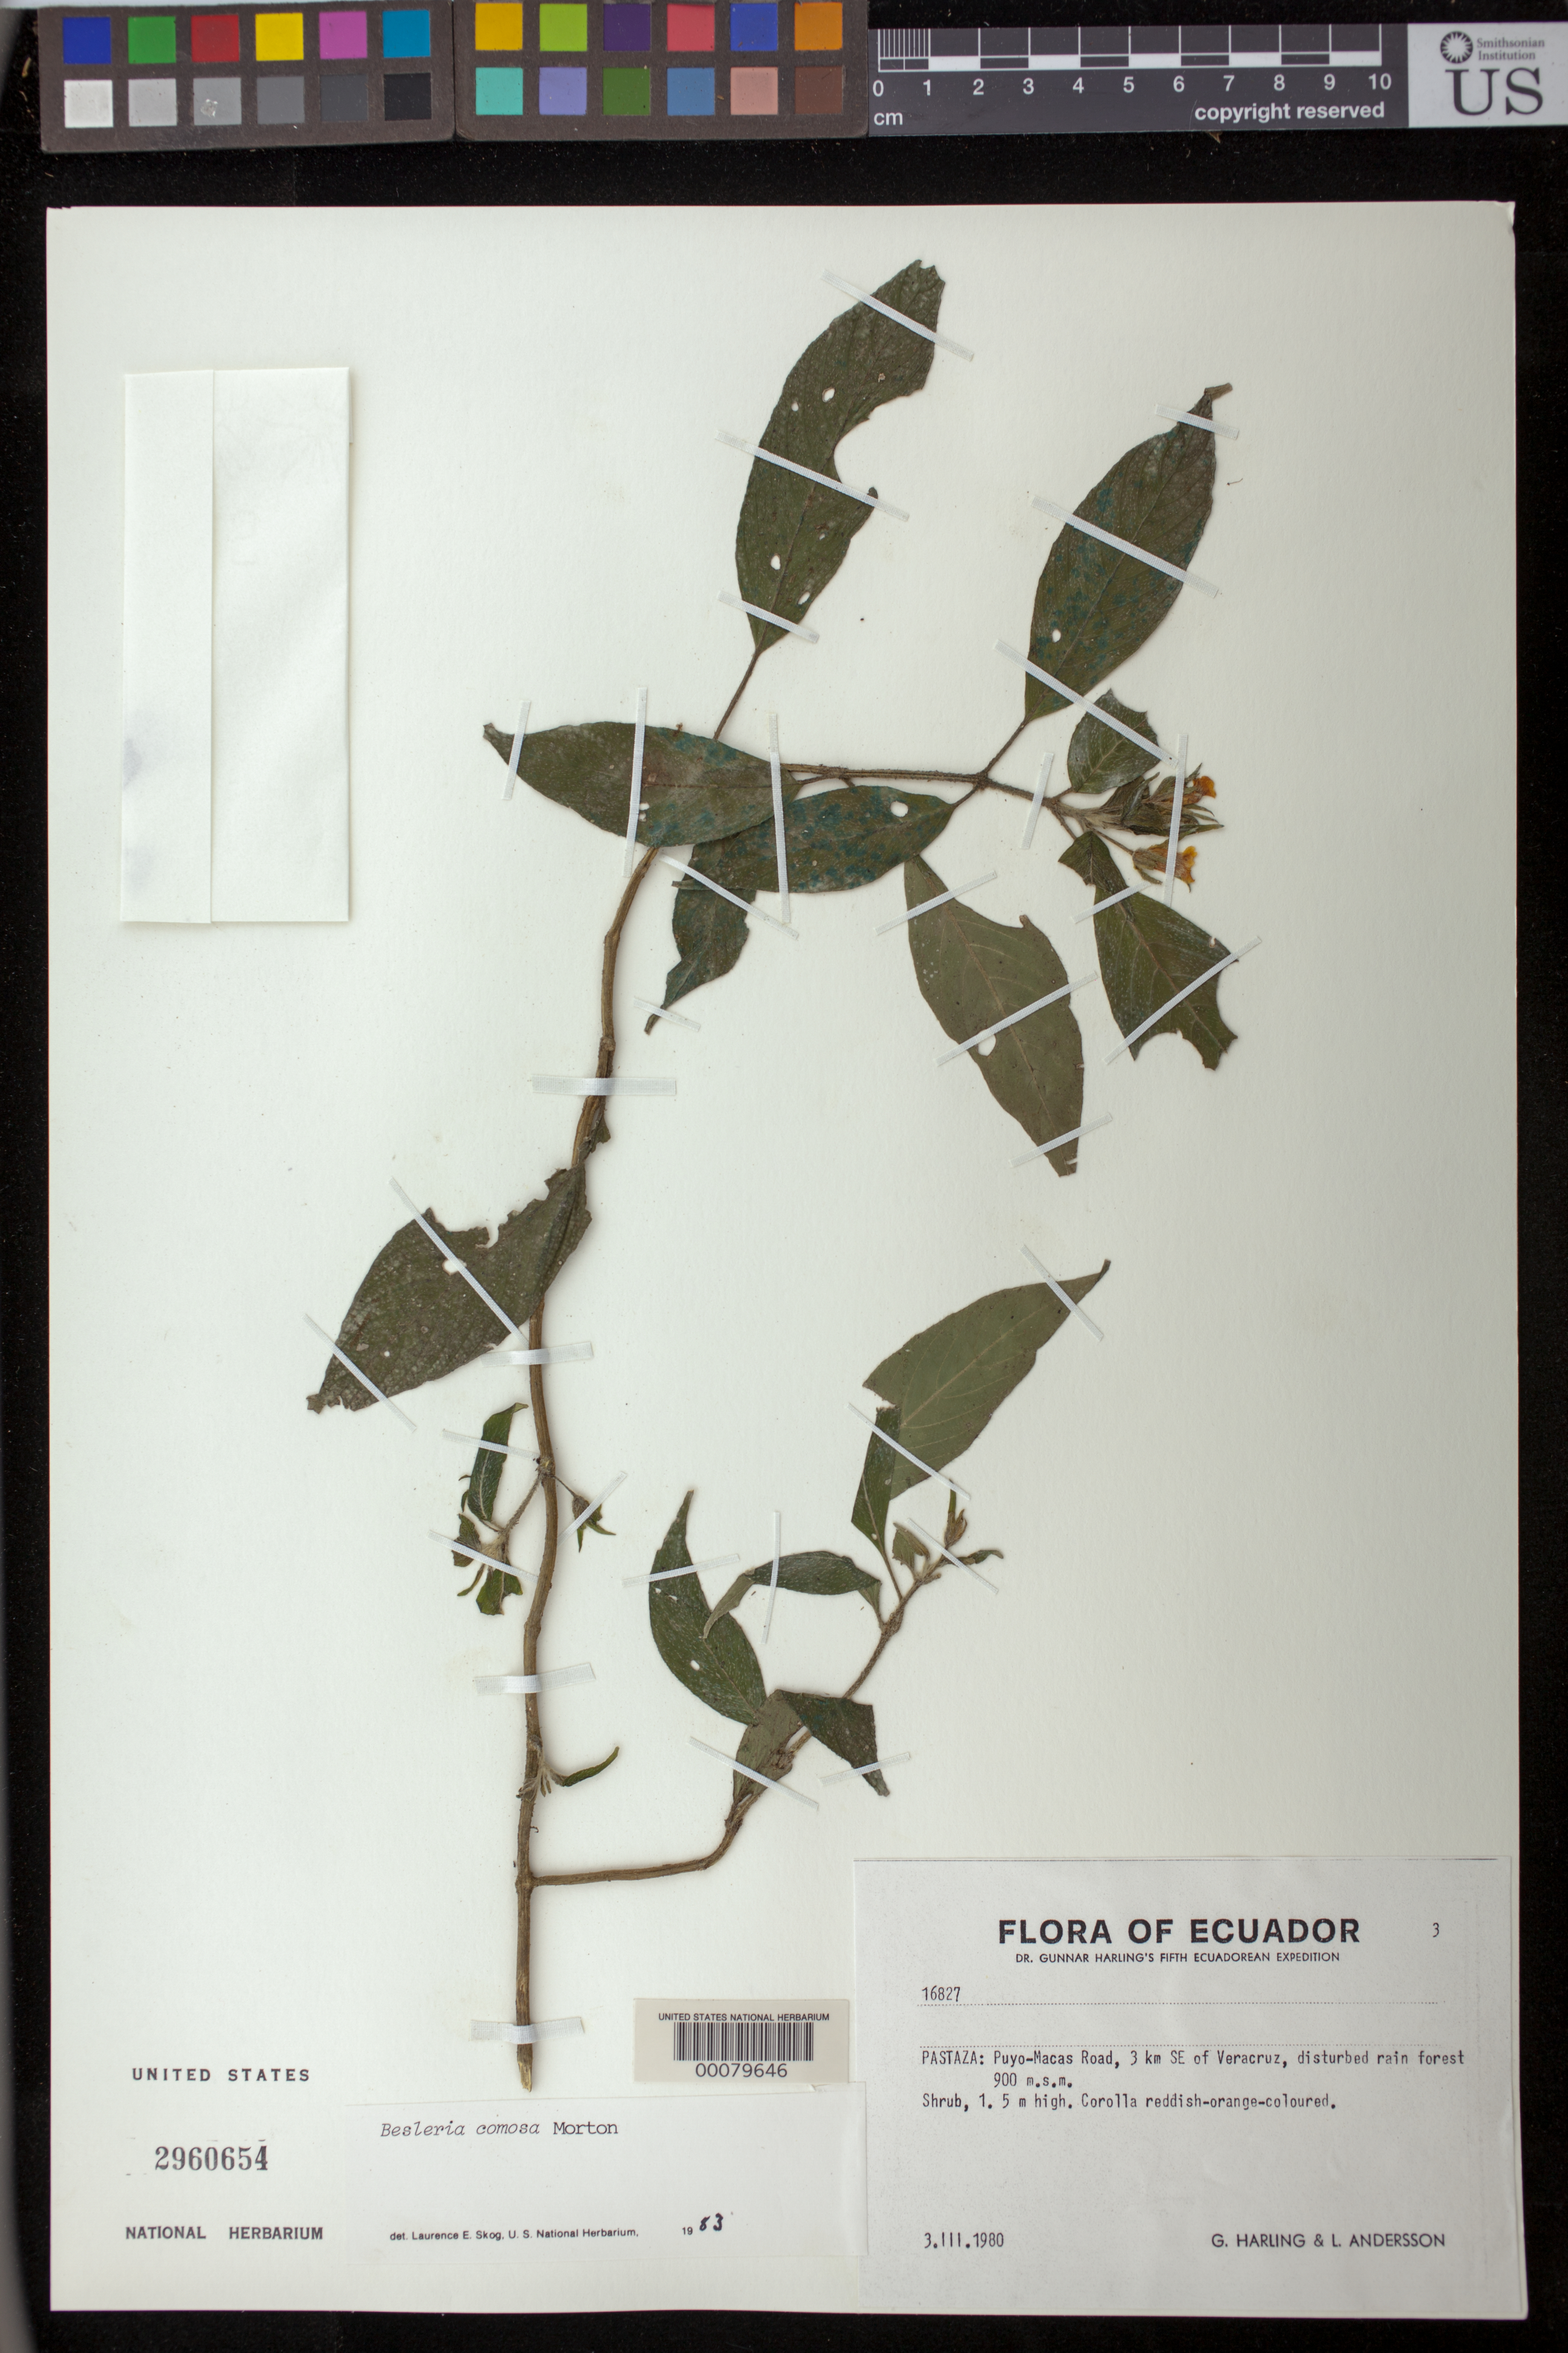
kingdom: Plantae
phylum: Tracheophyta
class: Magnoliopsida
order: Lamiales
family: Gesneriaceae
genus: Besleria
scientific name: Besleria comosa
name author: C.V. Morton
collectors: G. Harling & L. Andersson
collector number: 16827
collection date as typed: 03 Mar 1980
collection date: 1980-03-03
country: Ecuador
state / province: Pastaza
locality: Puyo-Macas road, 3 km SE of Veracruz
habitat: Disturbed rain forest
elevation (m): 900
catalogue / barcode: US 2960654